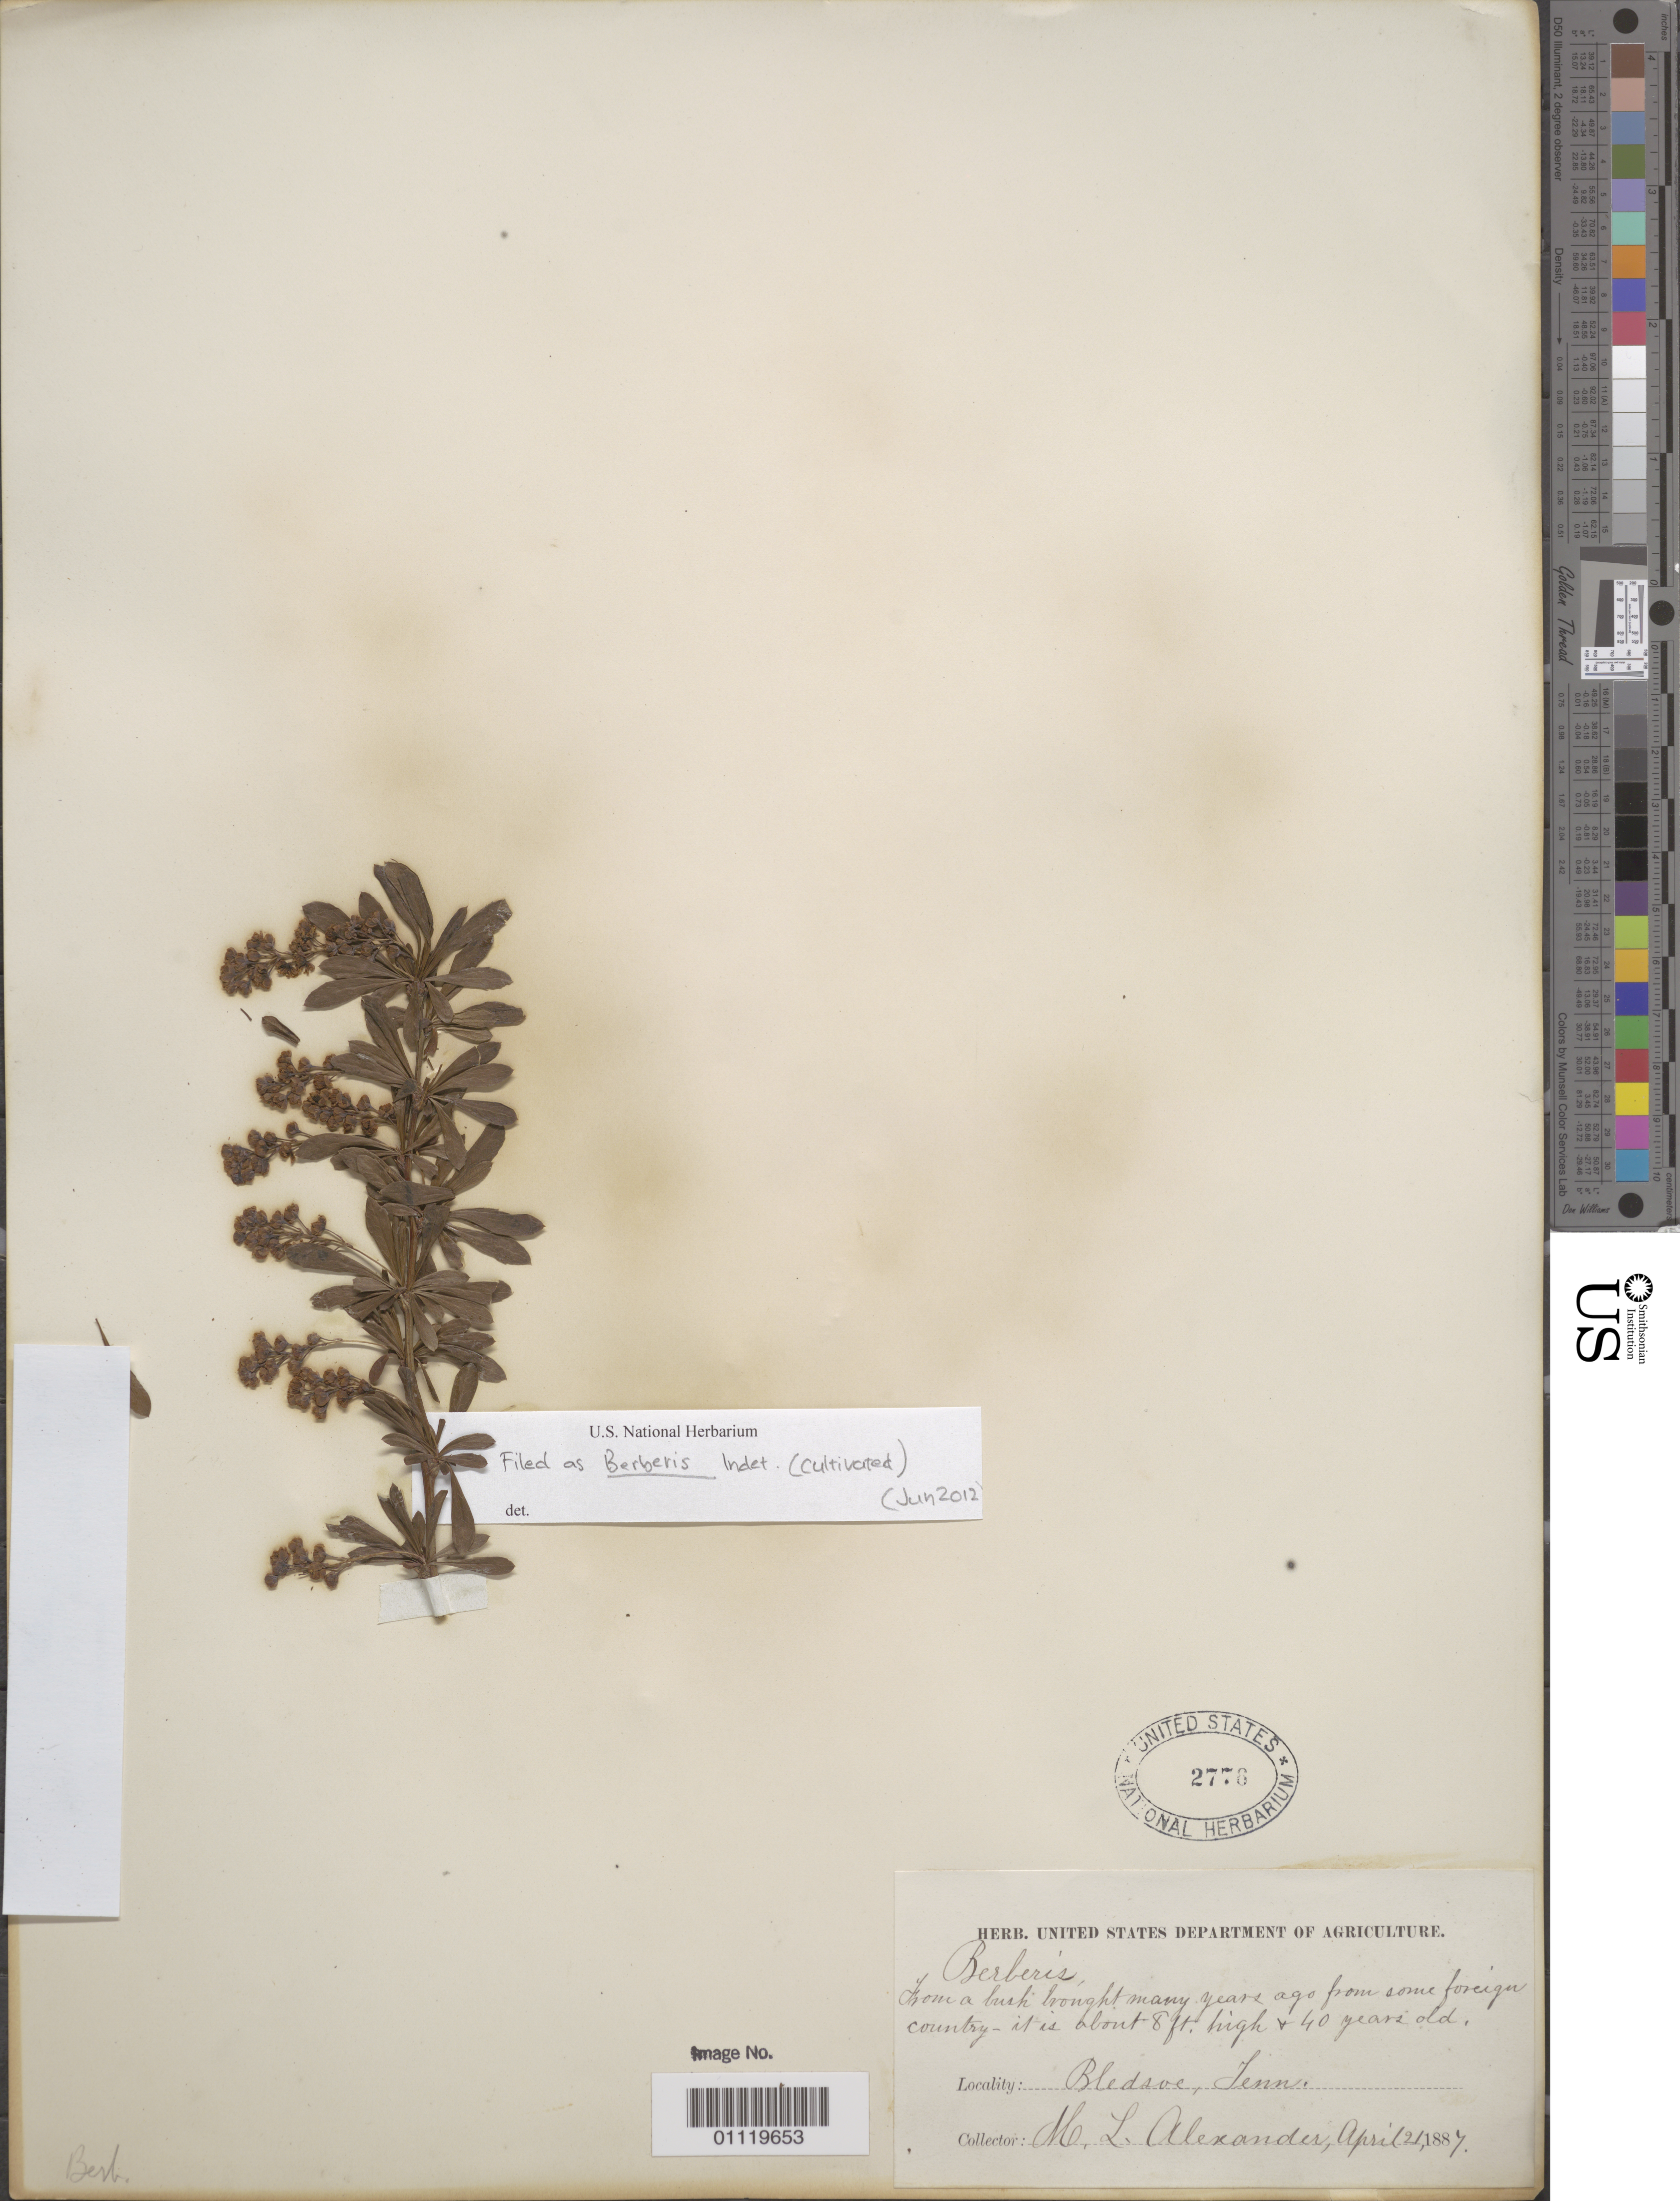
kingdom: Plantae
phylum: Tracheophyta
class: Magnoliopsida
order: Ranunculales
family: Berberidaceae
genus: Berberis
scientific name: Berberis sp.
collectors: M. L. Alexander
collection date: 1887-04-21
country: United States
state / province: Tennessee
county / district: Bledsoe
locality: Bledsoe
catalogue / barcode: US 2776